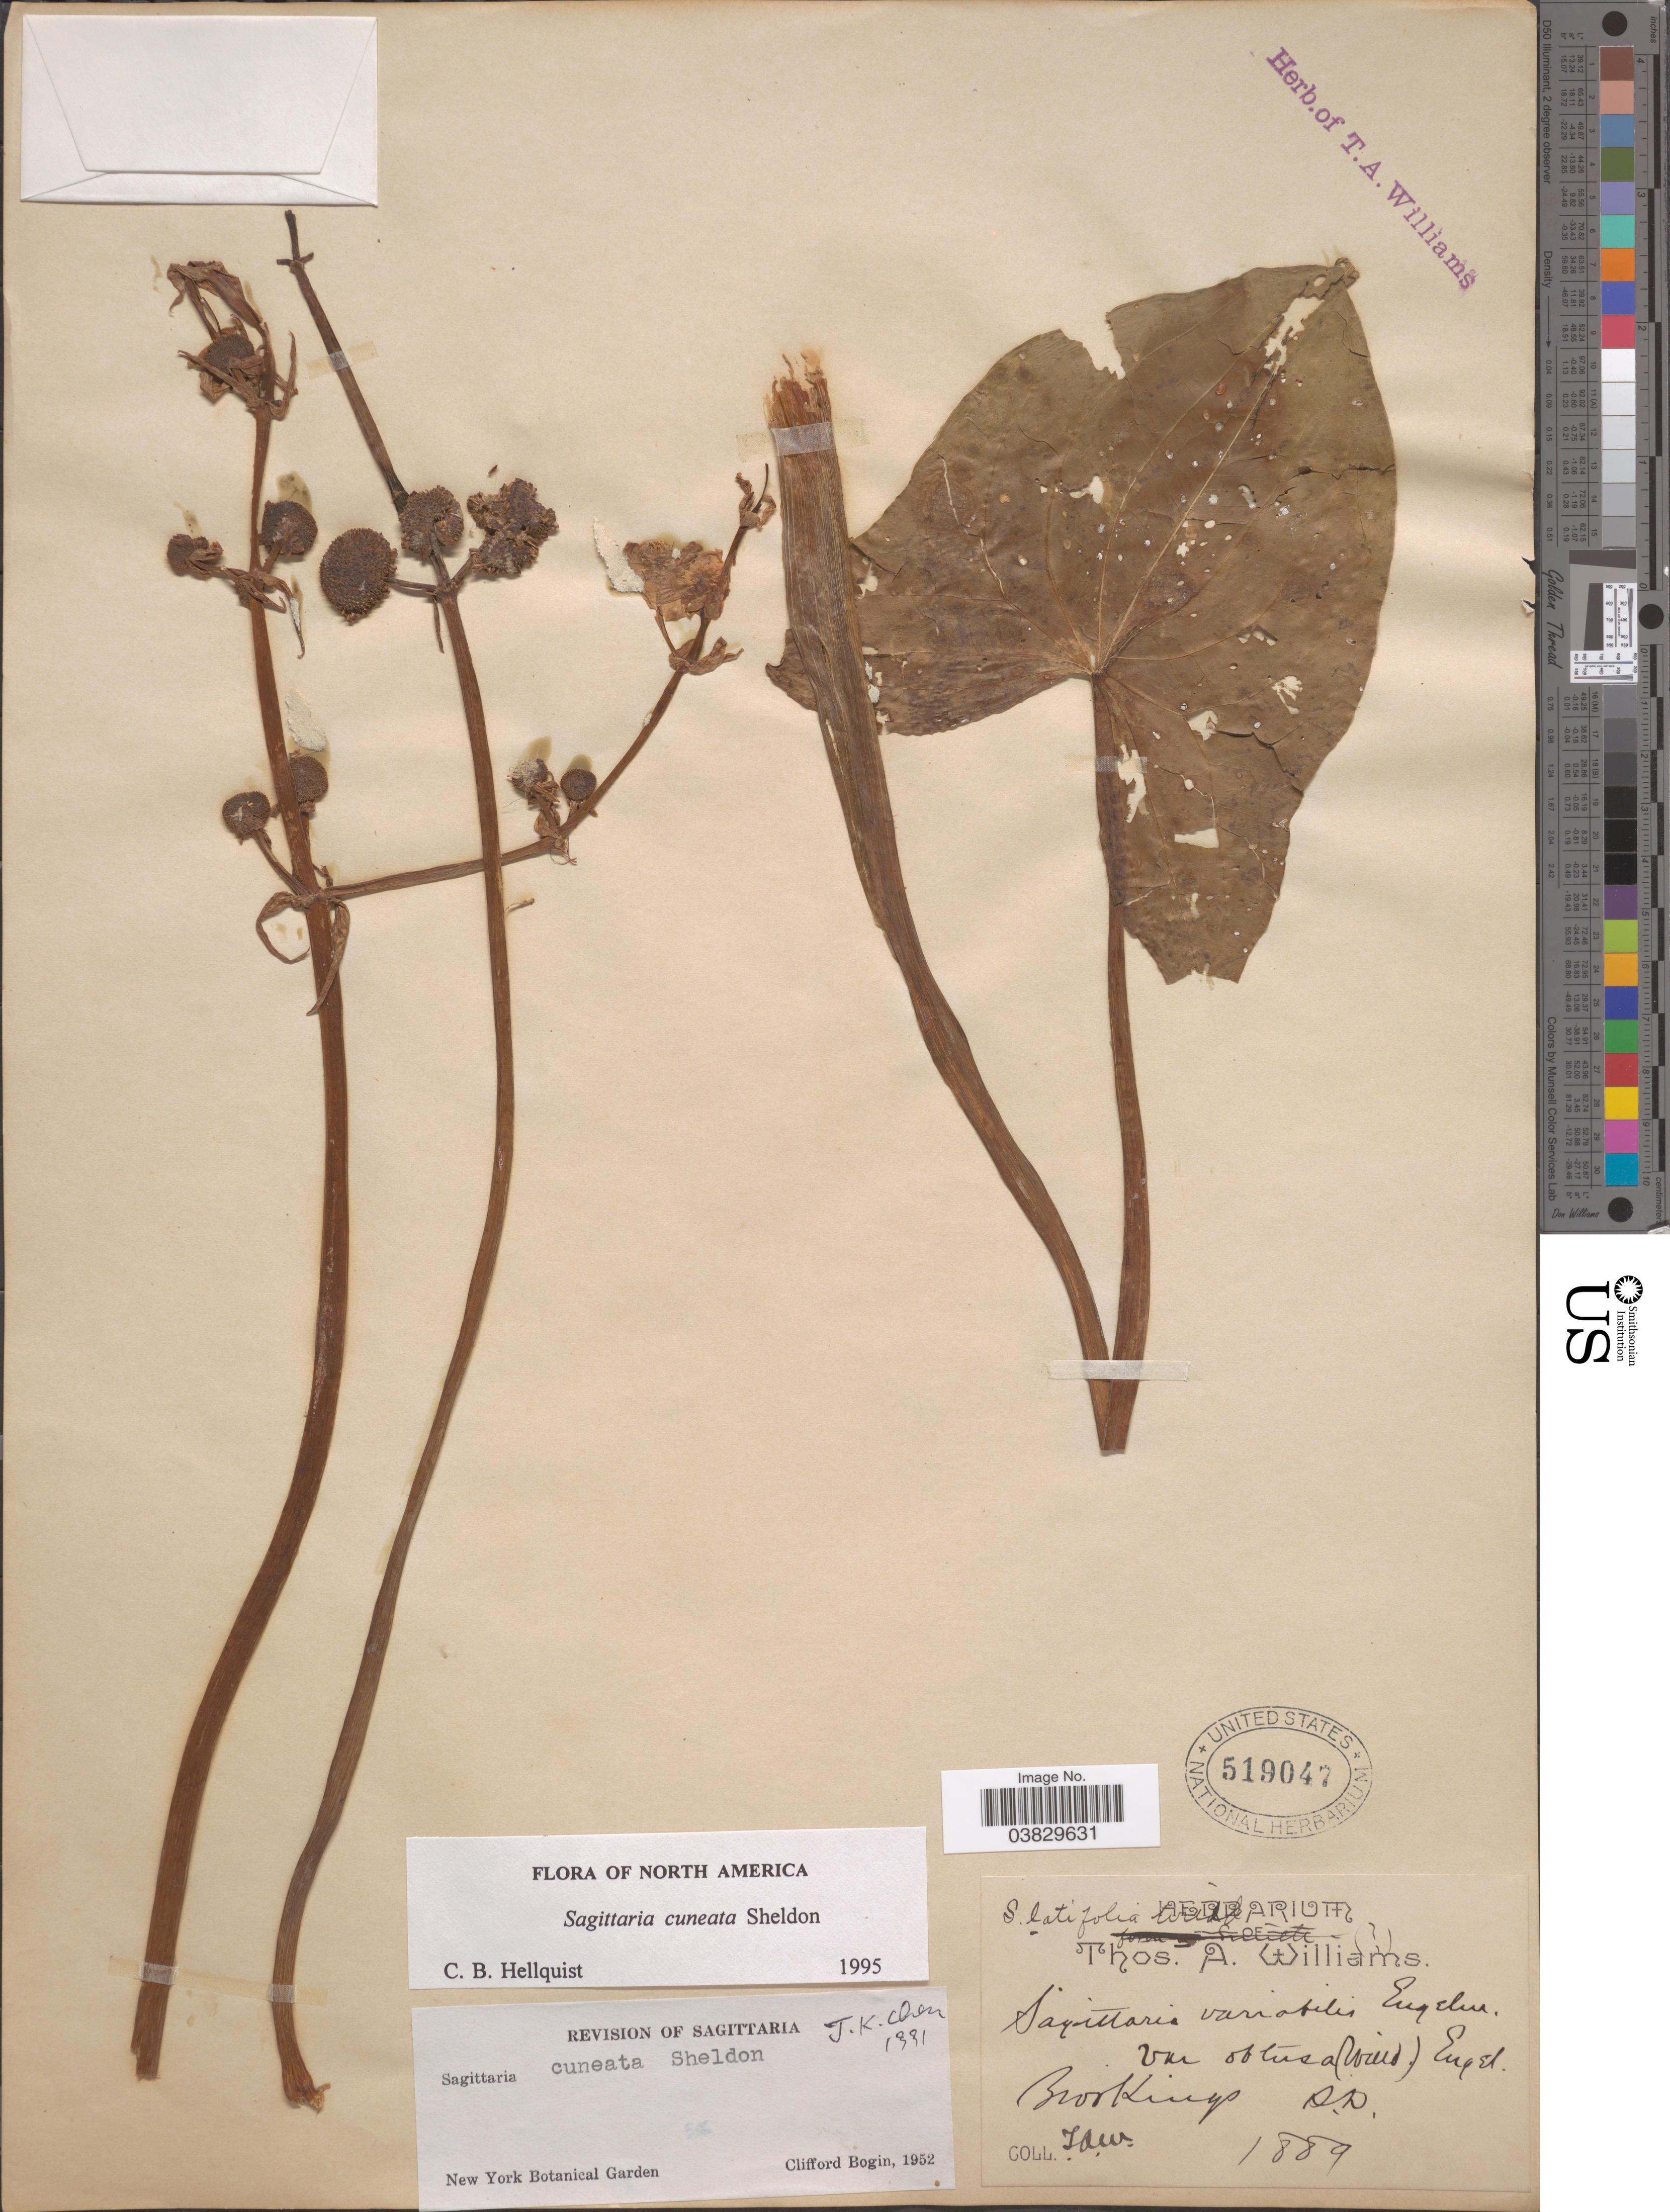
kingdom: Plantae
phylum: Tracheophyta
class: Liliopsida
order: Alismatales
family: Alismataceae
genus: Sagittaria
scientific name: Sagittaria cuneata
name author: E. Sheld.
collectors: T. A. Williams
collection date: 1889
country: United States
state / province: South Dakota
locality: Brookings.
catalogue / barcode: US 519047